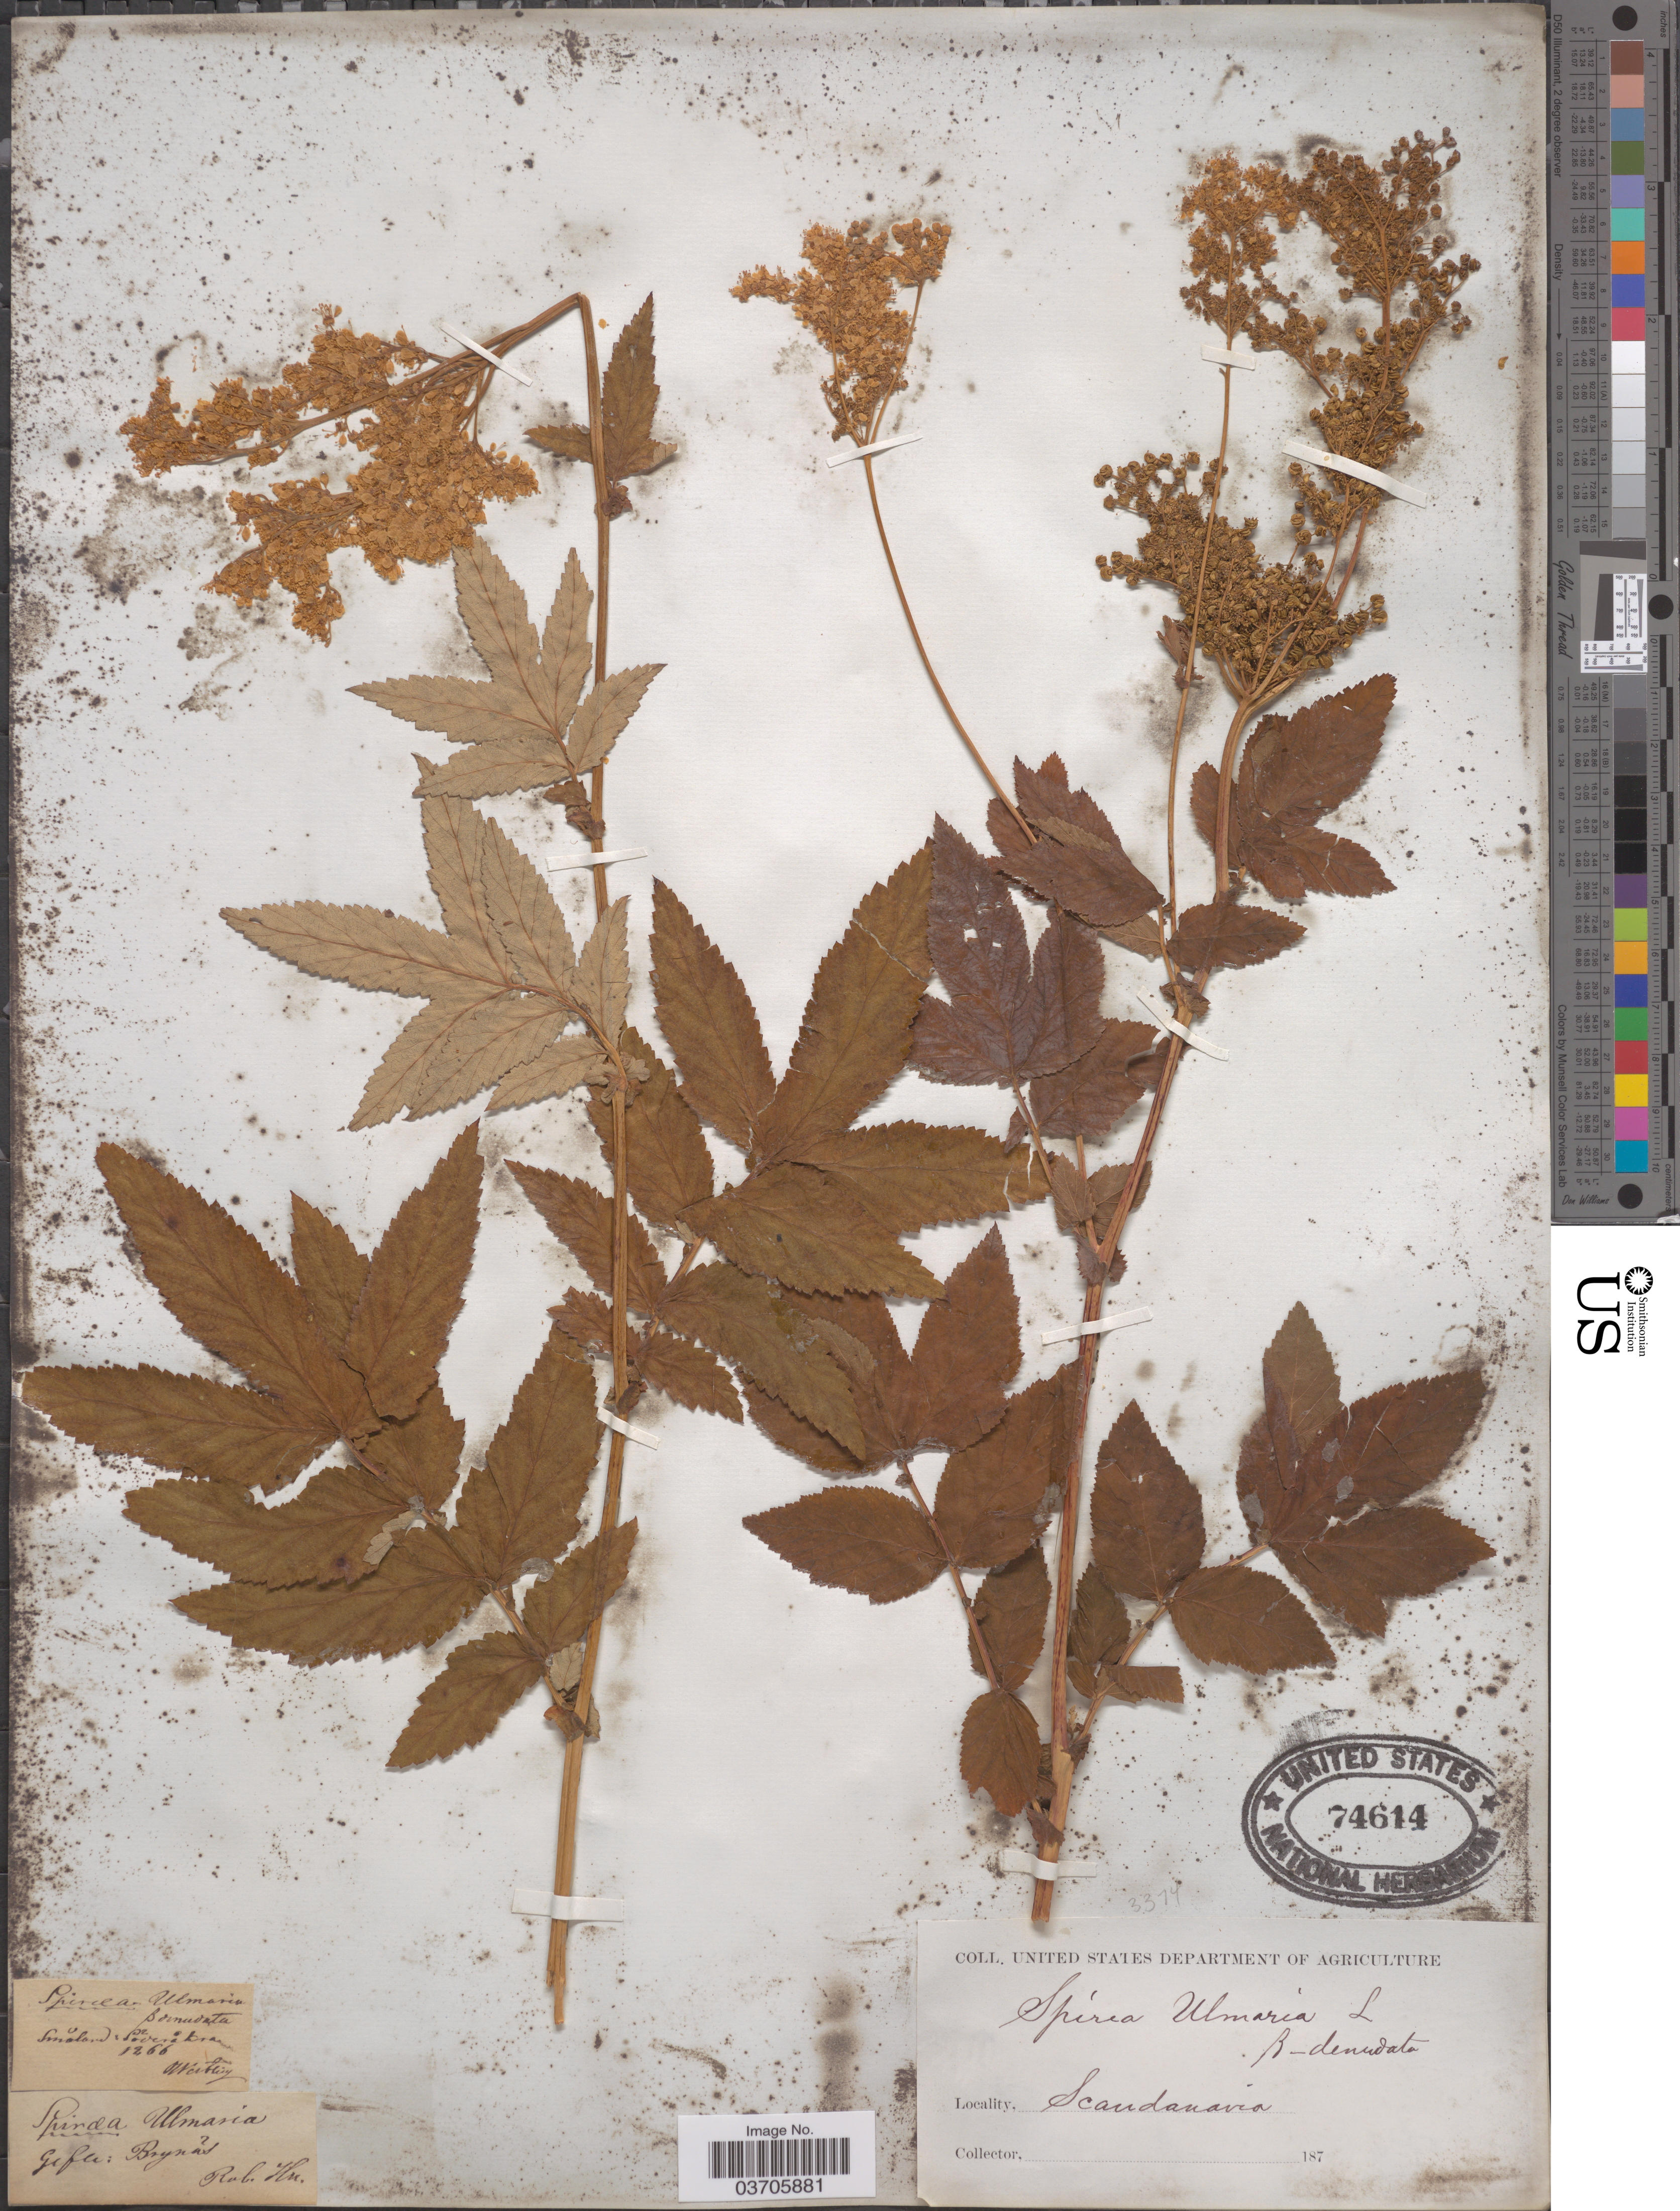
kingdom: Plantae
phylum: Tracheophyta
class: Magnoliopsida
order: Rosales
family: Rosaceae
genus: Filipendula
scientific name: Filipendula ulmaria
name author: (L.) Maxim.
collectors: Wertling & R. Hn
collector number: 1266?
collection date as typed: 187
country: Sweden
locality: Smolen: Sovera Braam. Gefle: Brynas. Scandanavia.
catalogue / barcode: US 74614